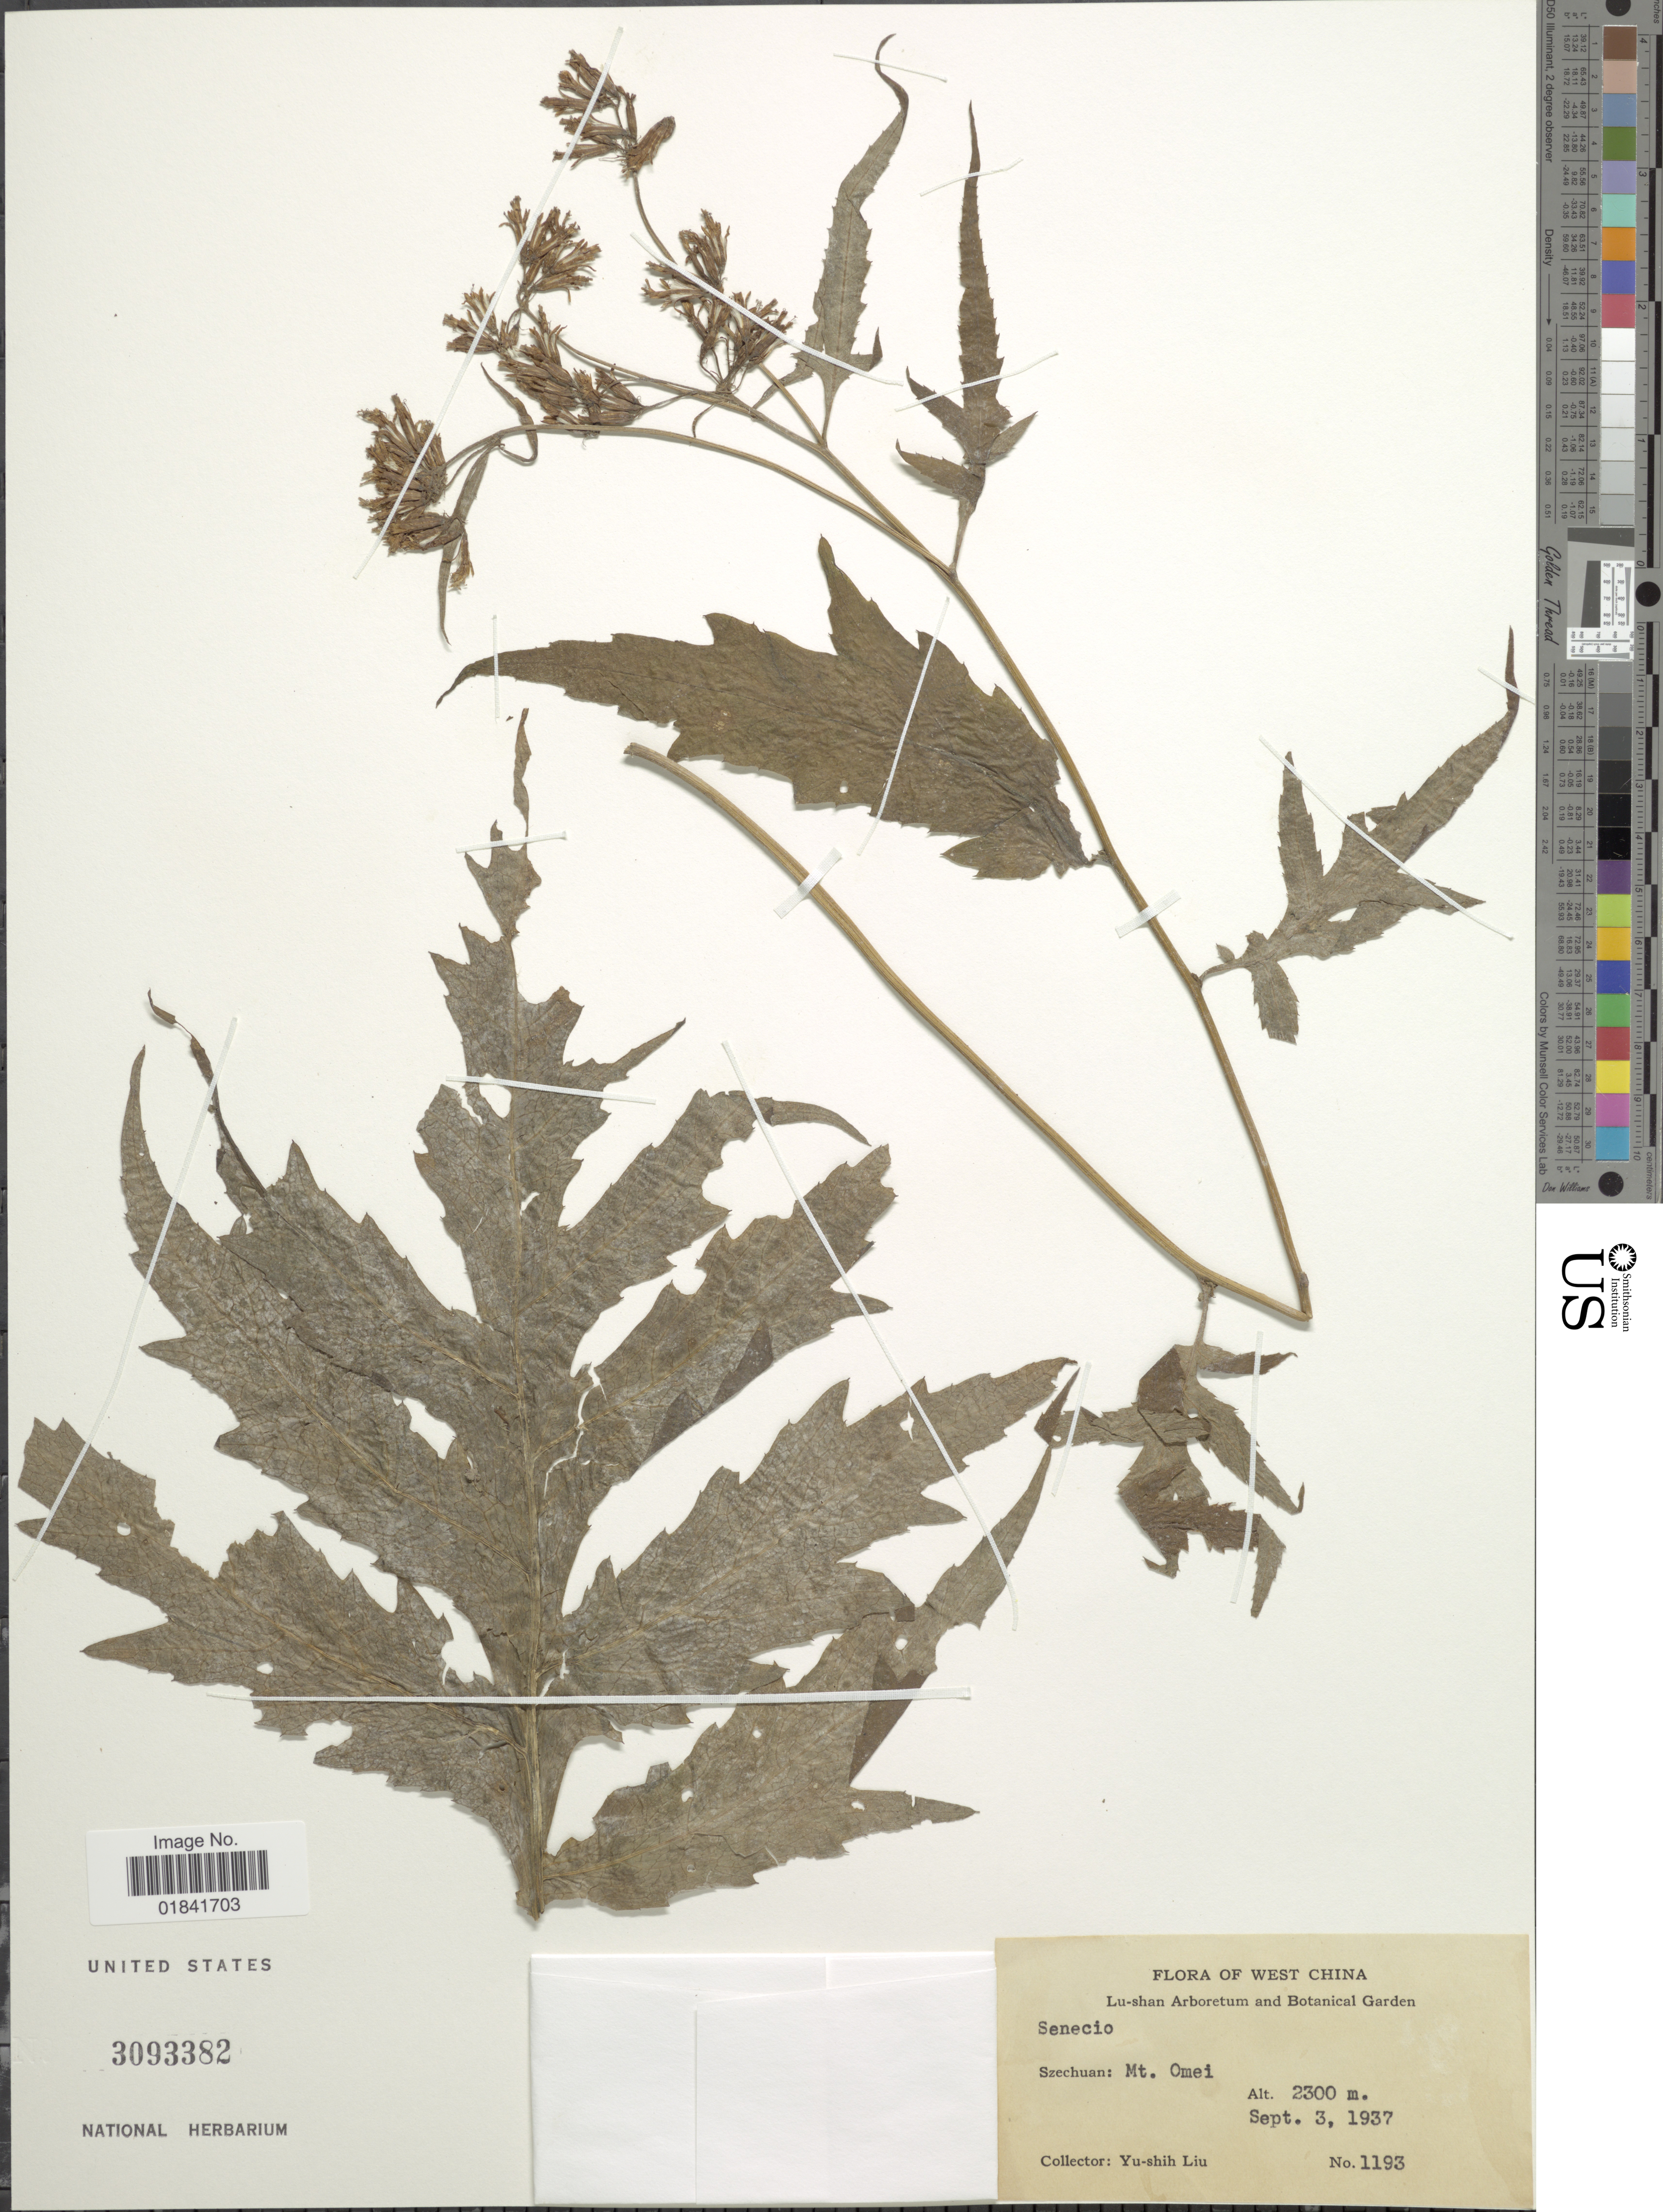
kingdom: Plantae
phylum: Tracheophyta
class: Magnoliopsida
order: Asterales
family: Asteraceae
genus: Senecio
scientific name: Senecio sp.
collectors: Y.-S. Liu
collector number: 1193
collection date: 1937-09-03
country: China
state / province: Sichuan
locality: West China, Szechuan: Mt. Omei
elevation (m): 2300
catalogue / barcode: US 3093382